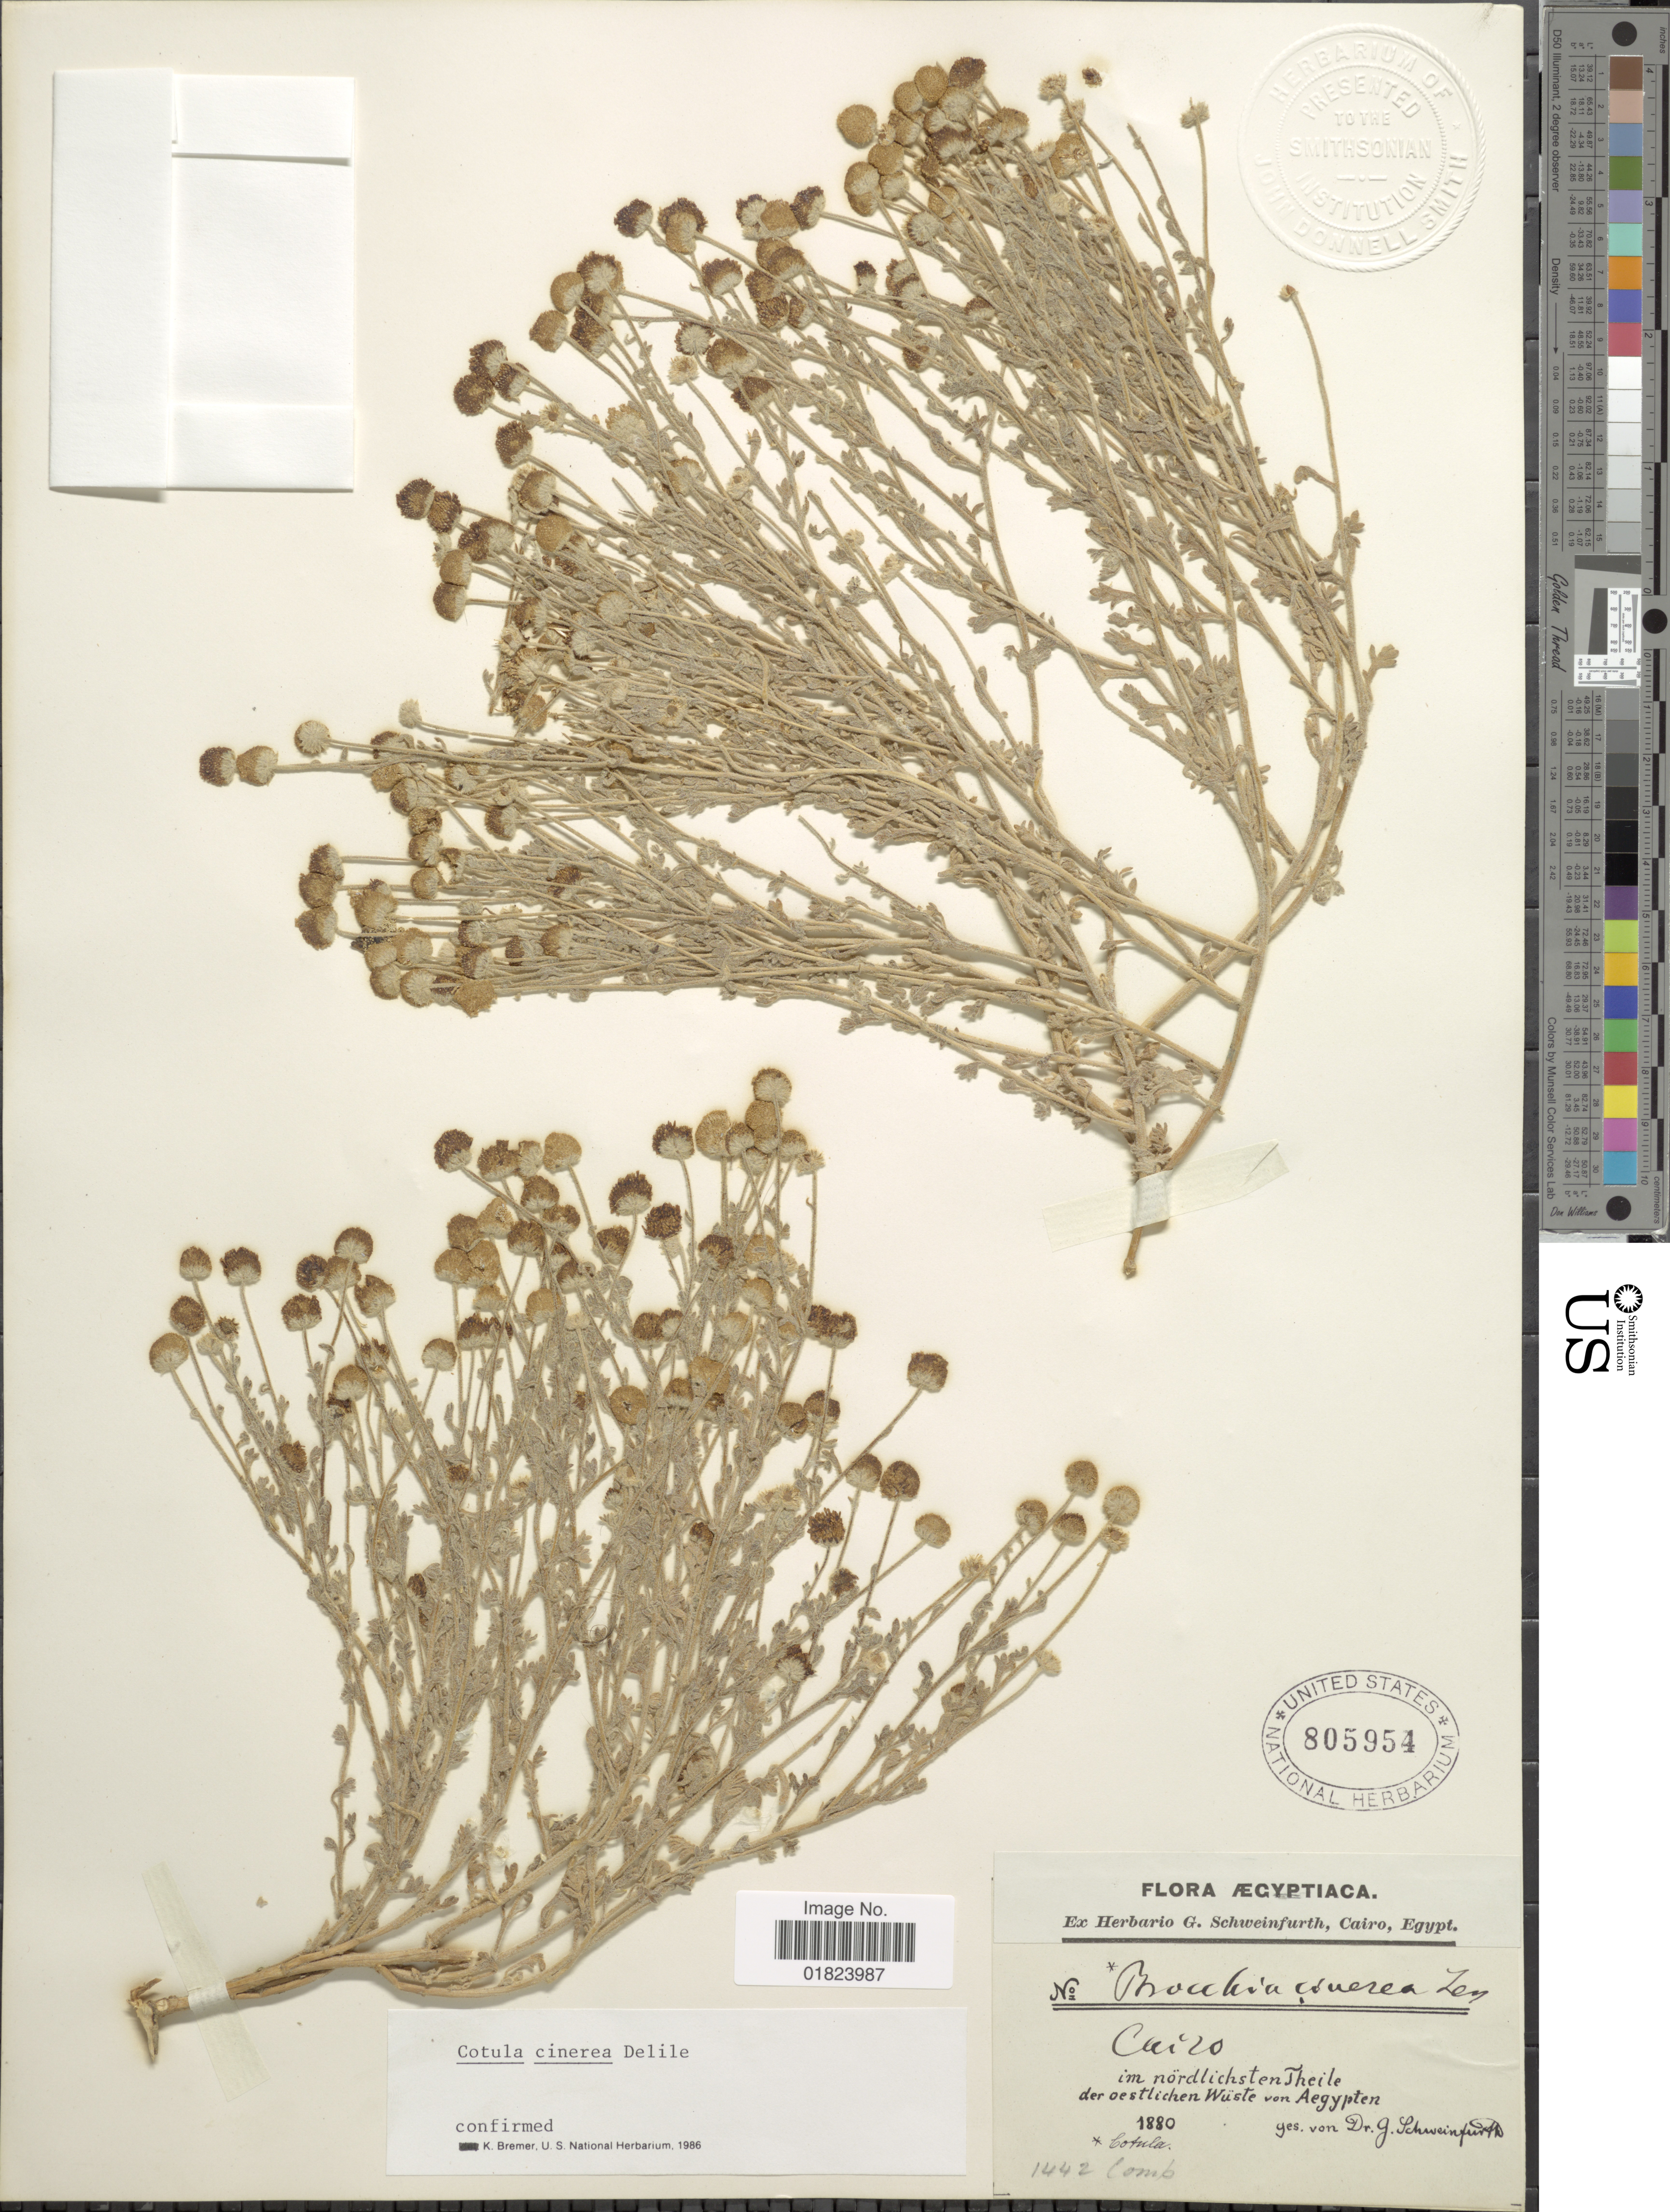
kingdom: Plantae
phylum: Tracheophyta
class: Magnoliopsida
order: Asterales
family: Asteraceae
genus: Cotula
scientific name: Cotula cinerea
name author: Delile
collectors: G. A. Schweinfurth (herbarium)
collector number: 1442?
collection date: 1880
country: Egypt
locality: Cairo, im nordlichtstenTheile der oestlichen Wustle von Aegypten.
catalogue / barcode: US 805954